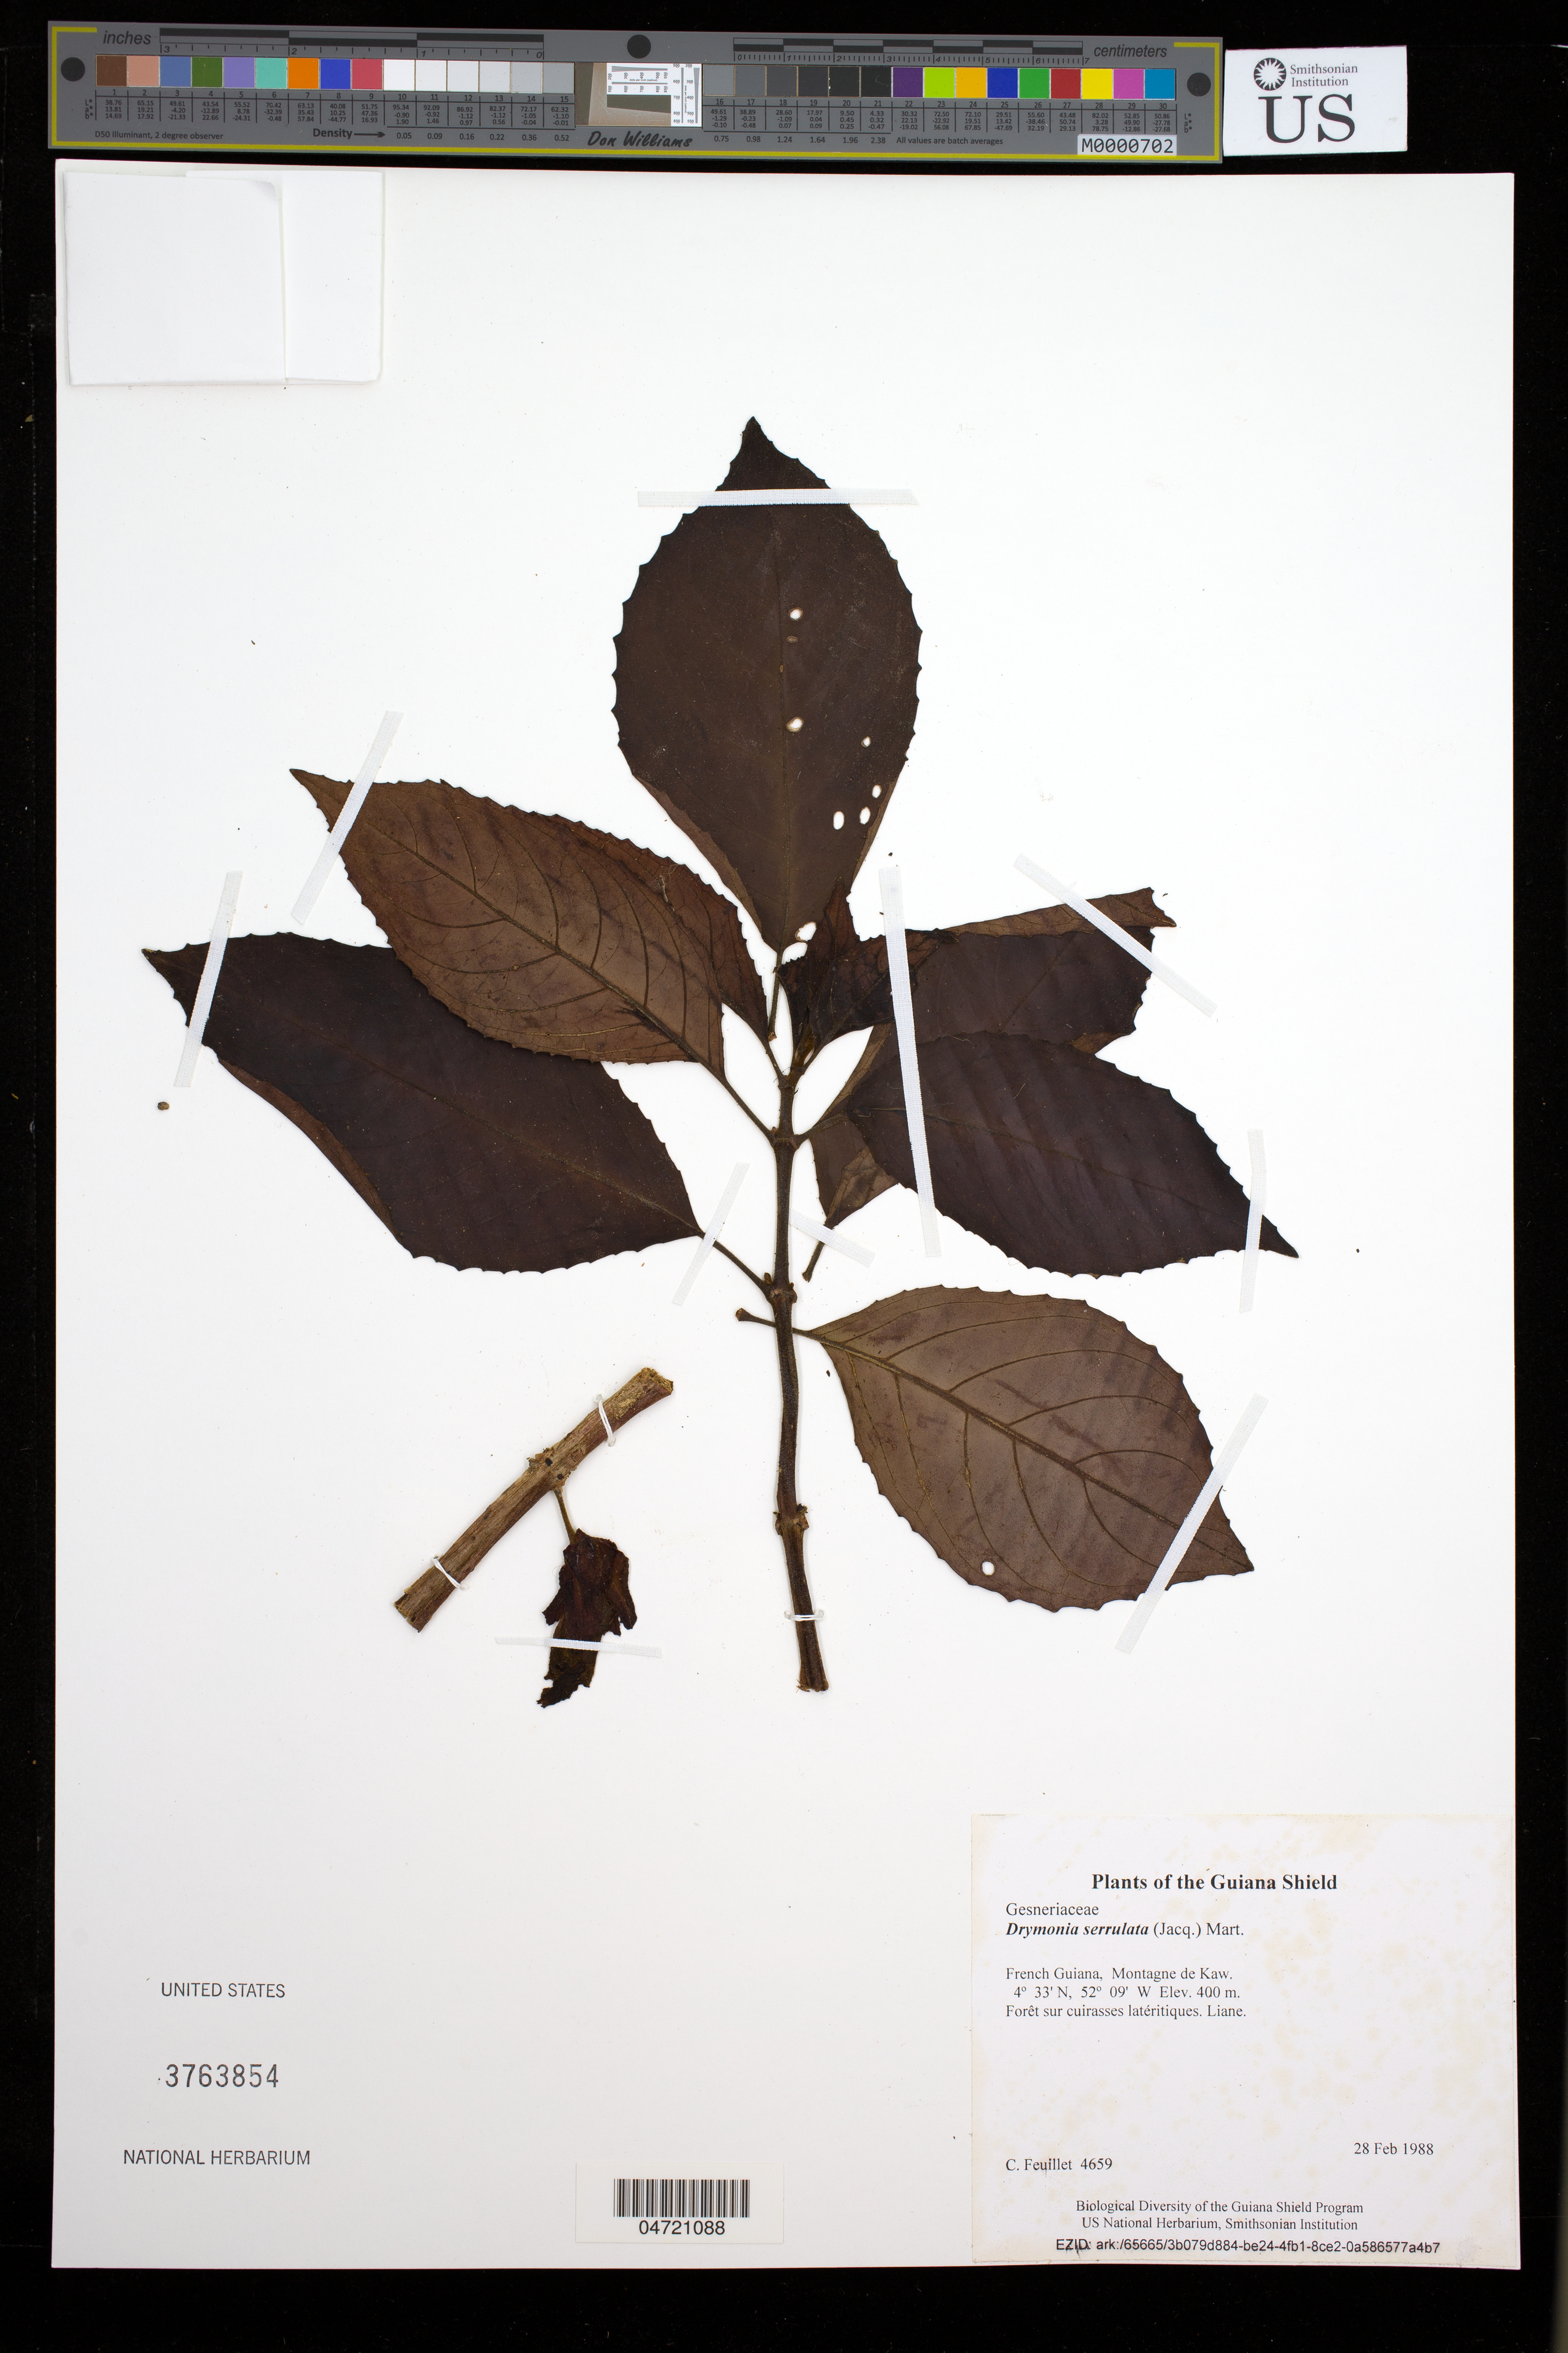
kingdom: Plantae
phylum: Tracheophyta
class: Magnoliopsida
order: Lamiales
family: Gesneriaceae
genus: Drymonia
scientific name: Drymonia serrulata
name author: (Jacq.) Mart.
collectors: C. Feuillet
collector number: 4659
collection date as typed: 28 Feb 1988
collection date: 1988-02-28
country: French Guiana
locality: Montagne de Kaw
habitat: Forêt sur cuirasses latéritiques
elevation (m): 400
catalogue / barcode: US 3763854